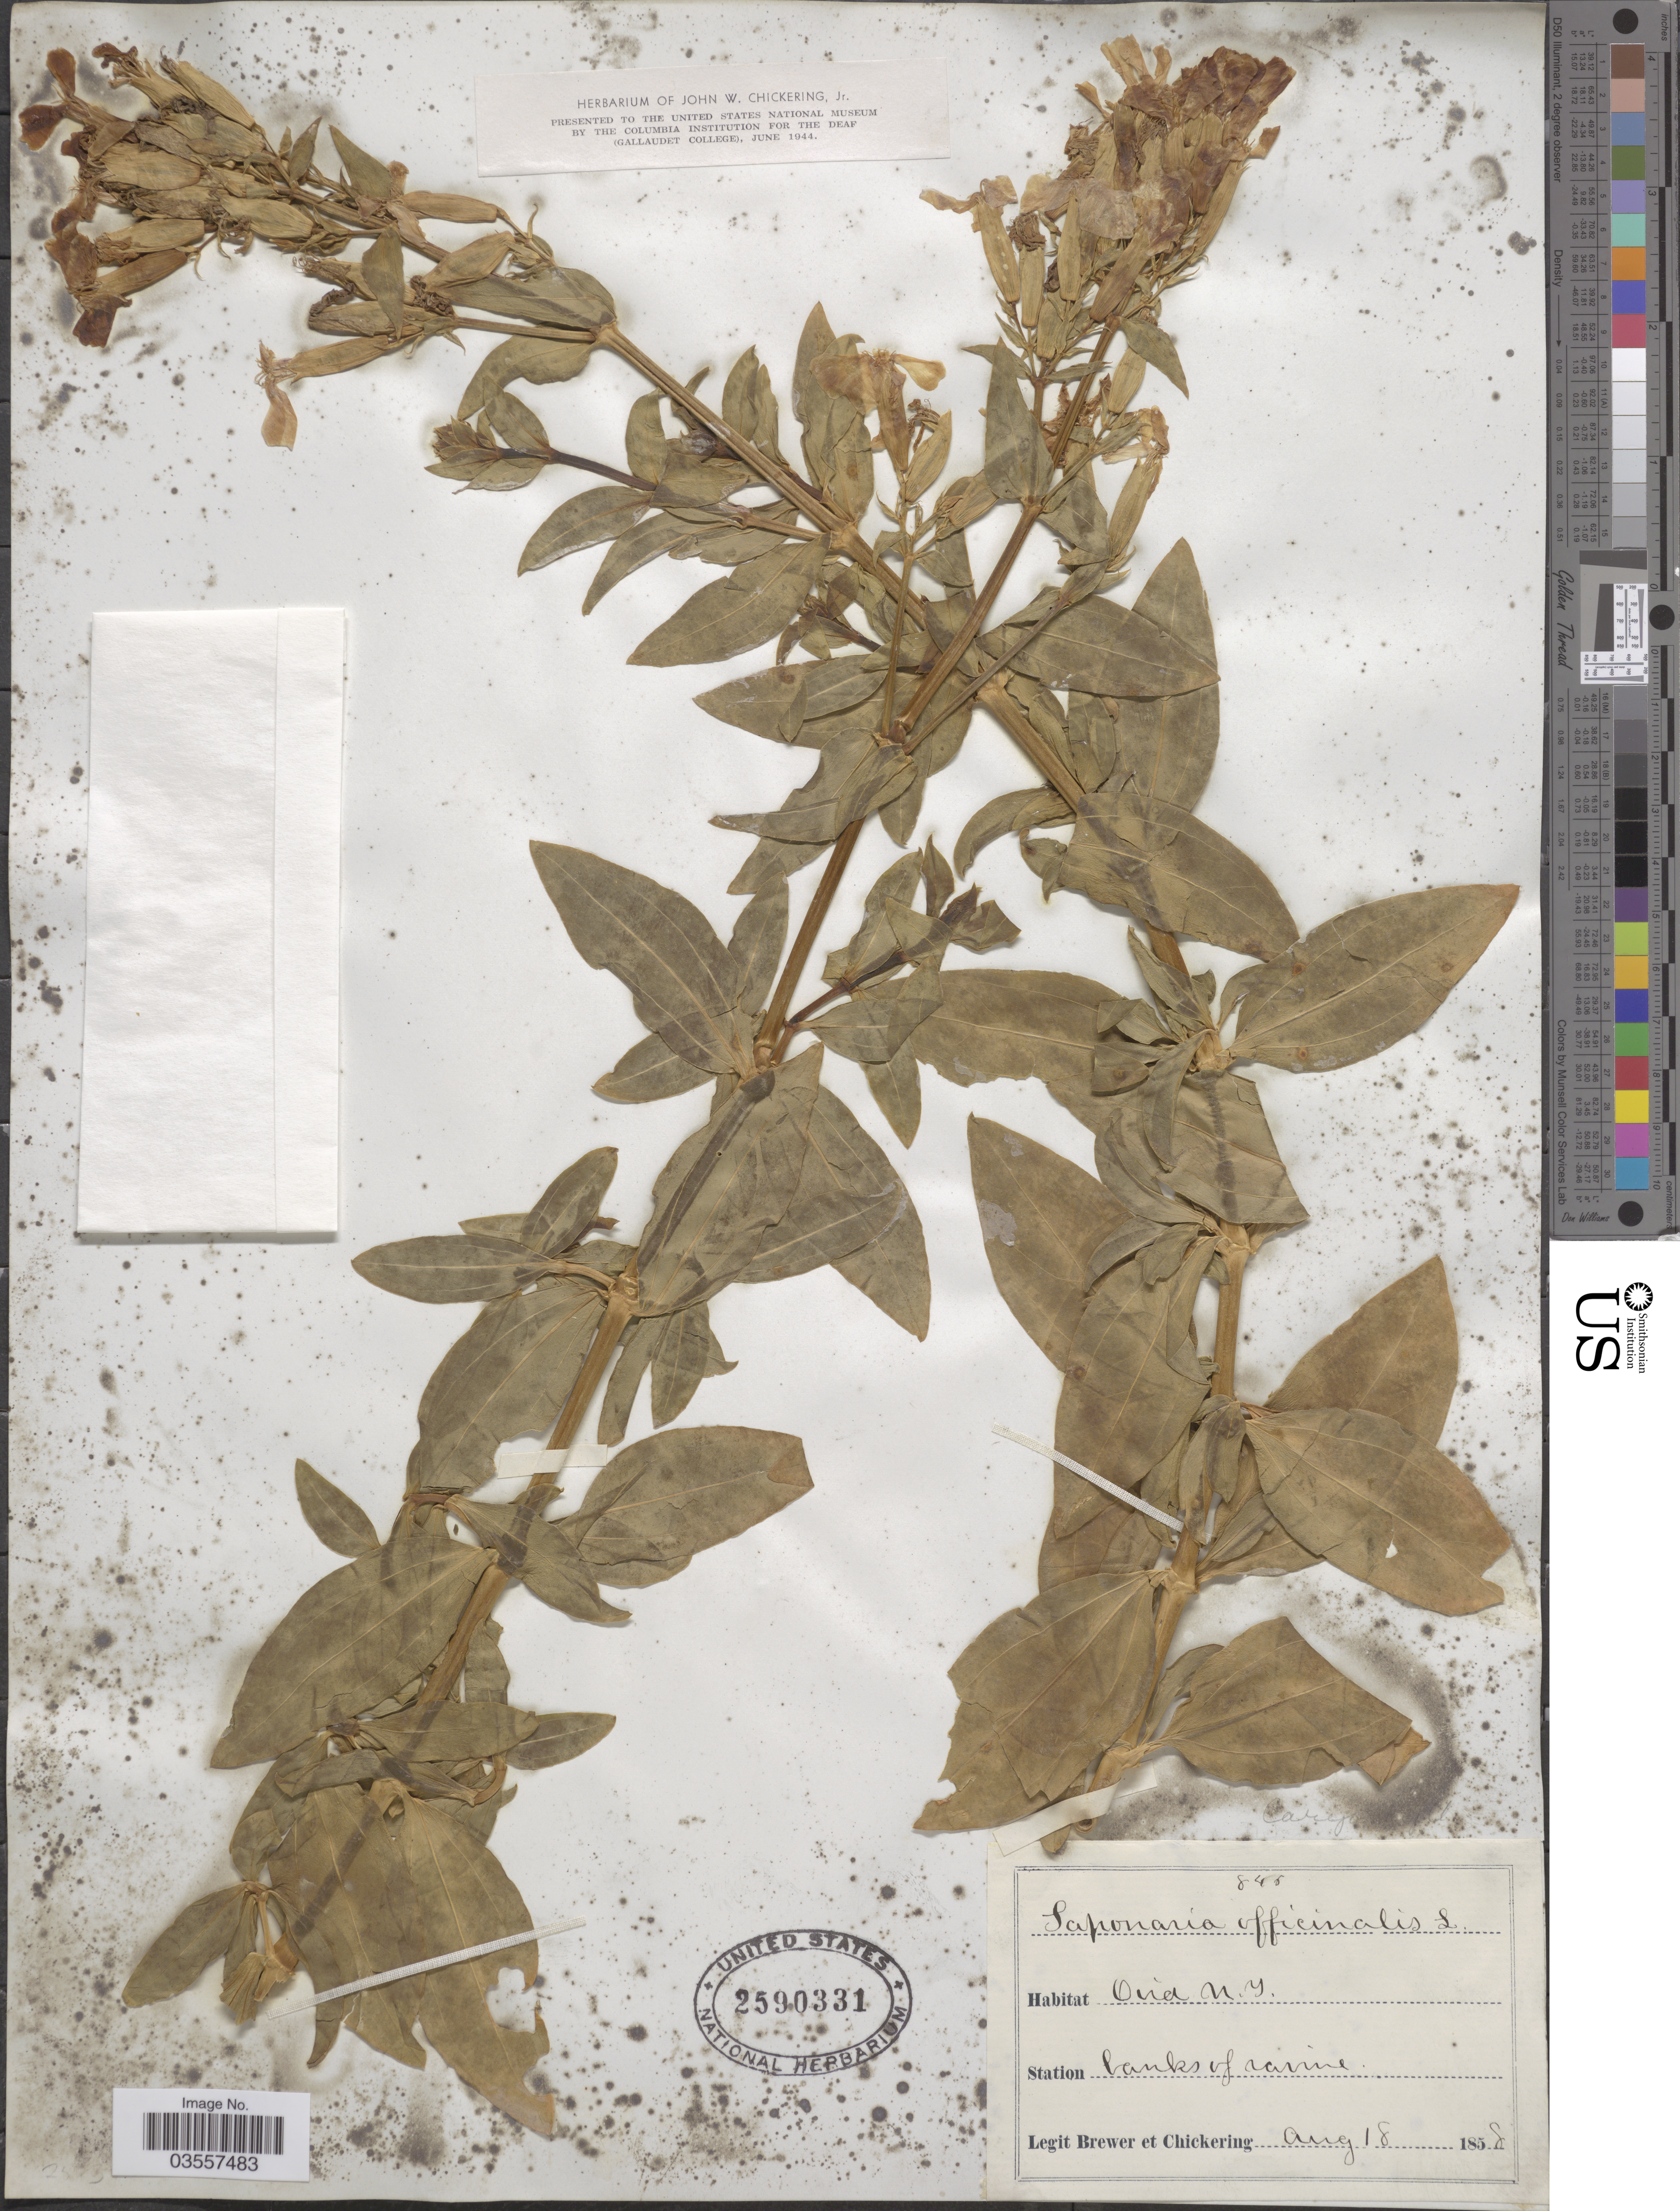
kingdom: Plantae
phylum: Tracheophyta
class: Magnoliopsida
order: Caryophyllales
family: Caryophyllaceae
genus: Saponaria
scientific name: Saponaria officinalis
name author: L.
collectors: -. Brewer & J. W. Chickering Jr.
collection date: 1858-08-18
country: United States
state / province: New York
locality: Ovid. Station banks of ravine.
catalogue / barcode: US 2590331